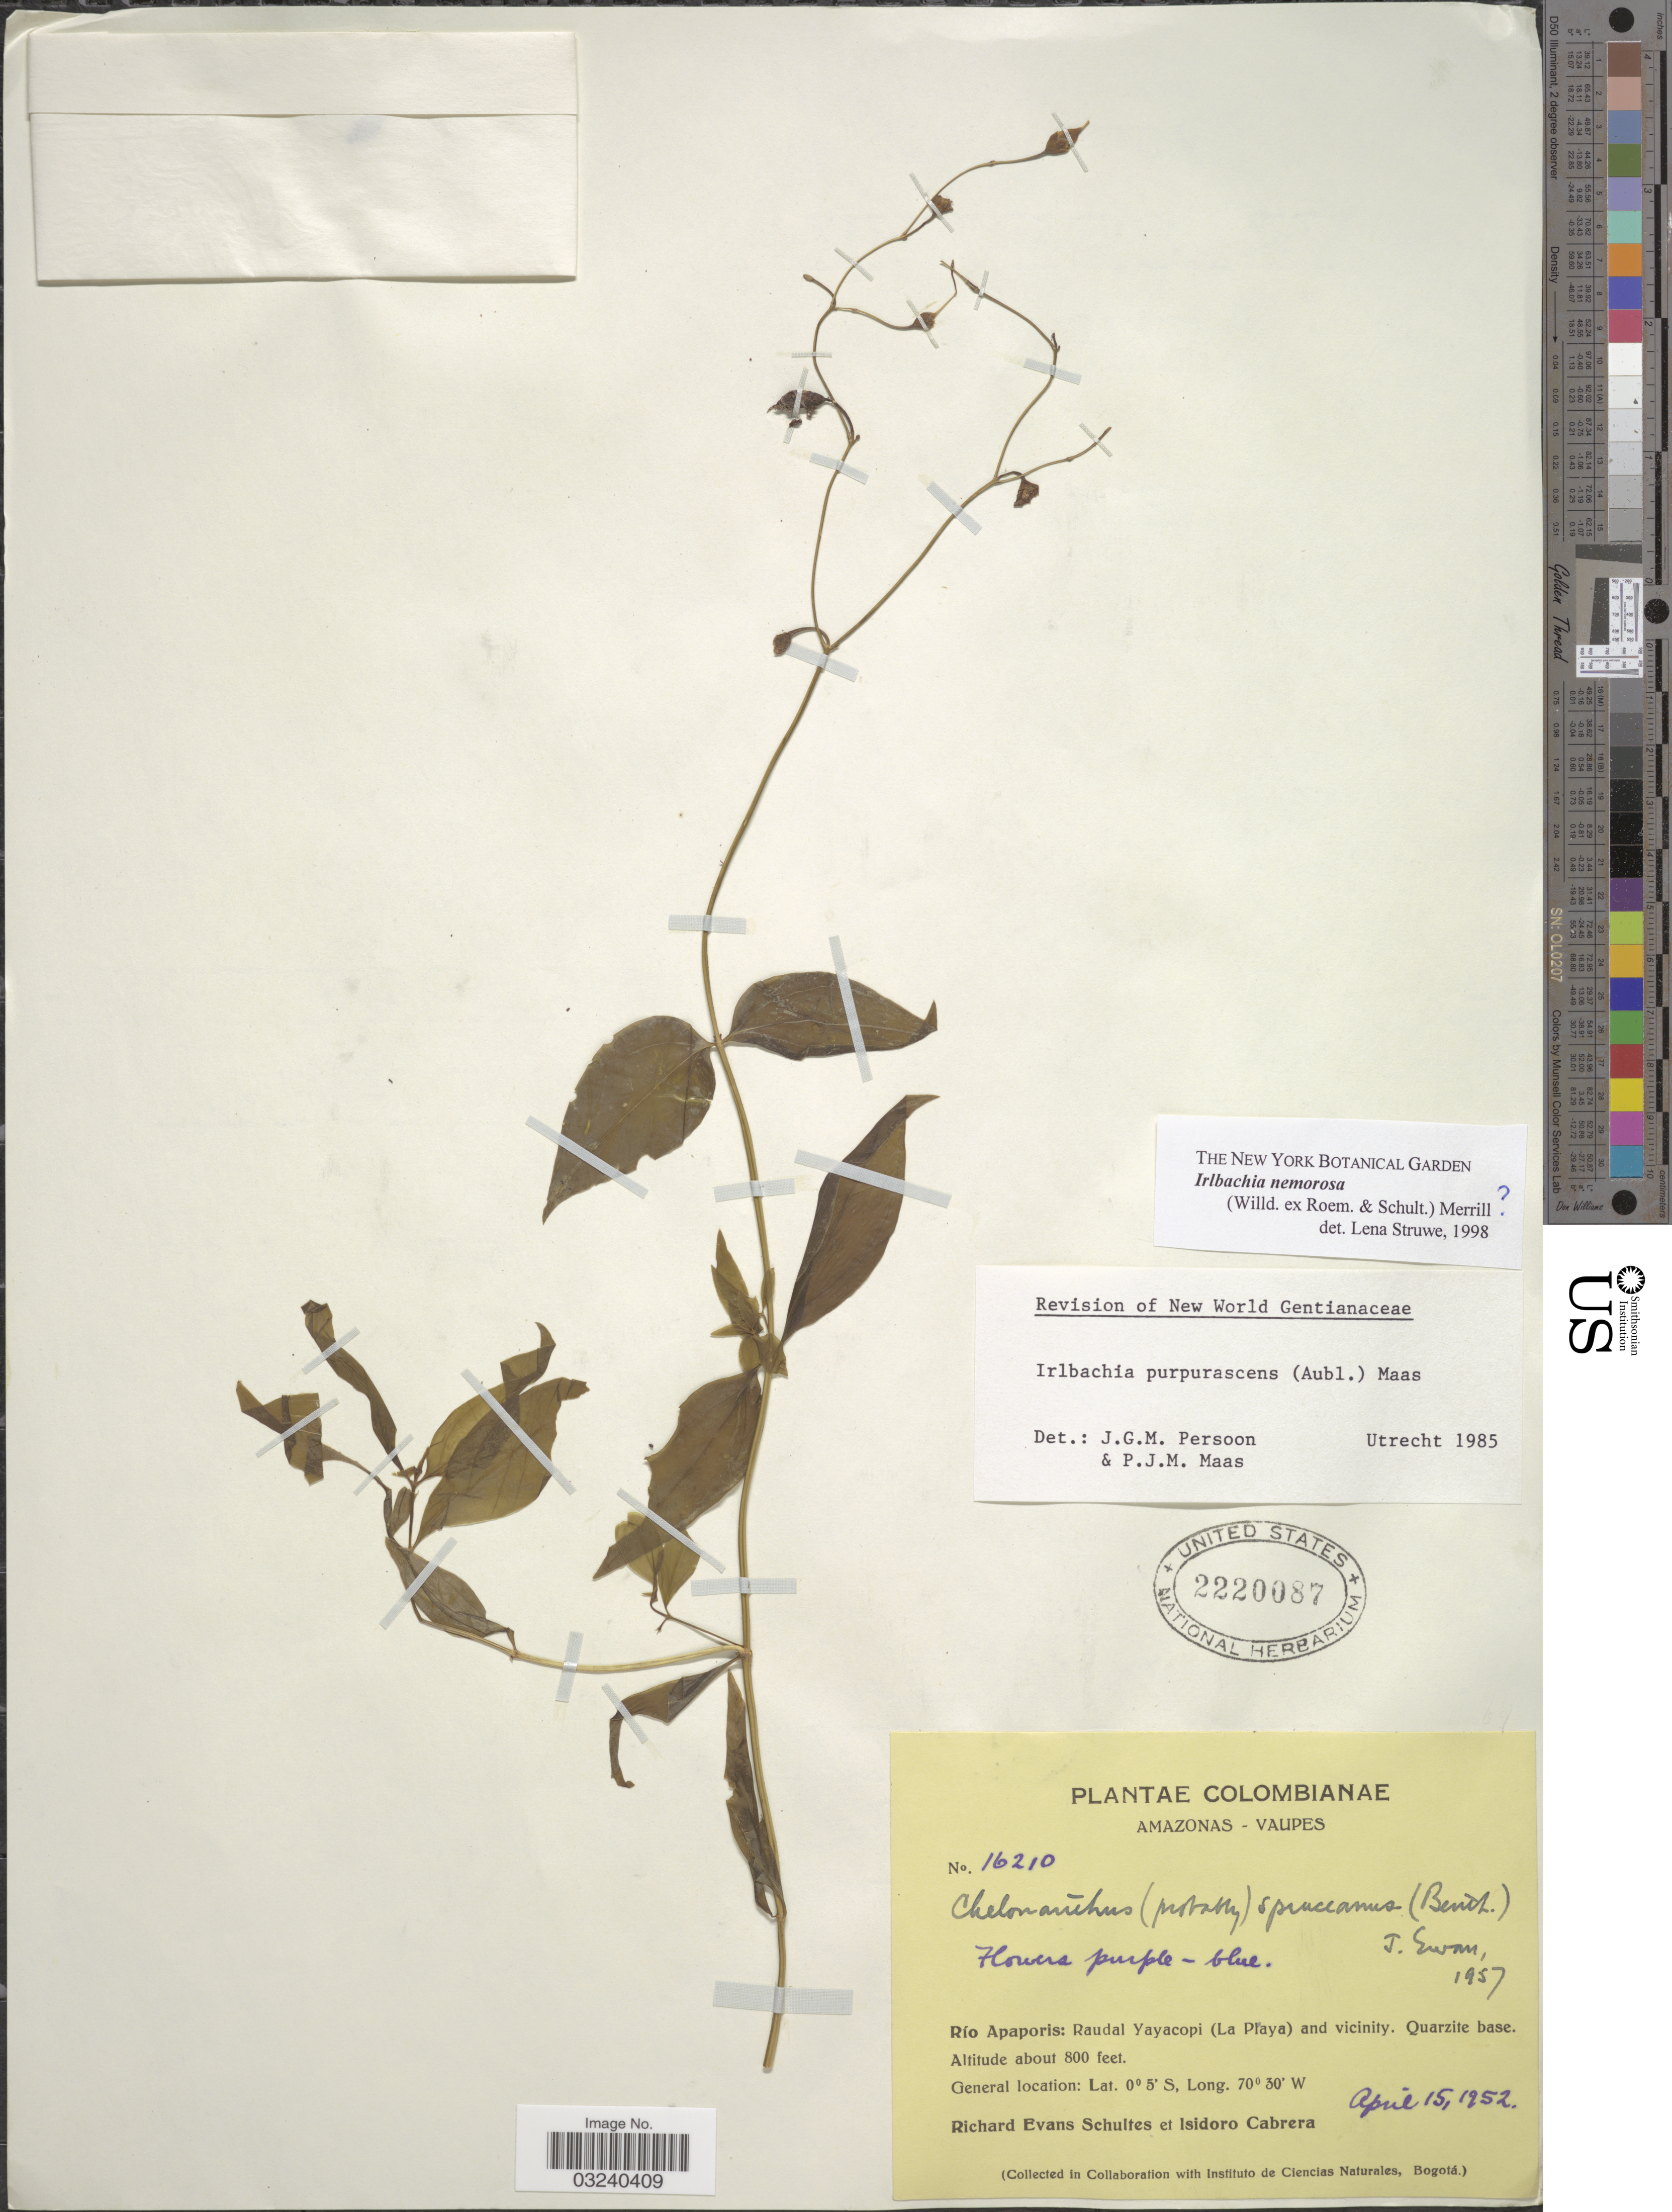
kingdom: Plantae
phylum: Tracheophyta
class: Magnoliopsida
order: Gentianales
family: Gentianaceae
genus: Irlbachia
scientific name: Irlbachia nemorosa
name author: (Willd. ex Roem. & Schult.) Merr.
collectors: R. E. Schultes & I. Cabrera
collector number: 16210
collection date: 1952-04-15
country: Colombia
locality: Amazonas - Vaupes. Río Apaporis: Raudal Yayacopi (La Playa) and vicinity. Quarzite base.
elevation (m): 244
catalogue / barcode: US 2220087